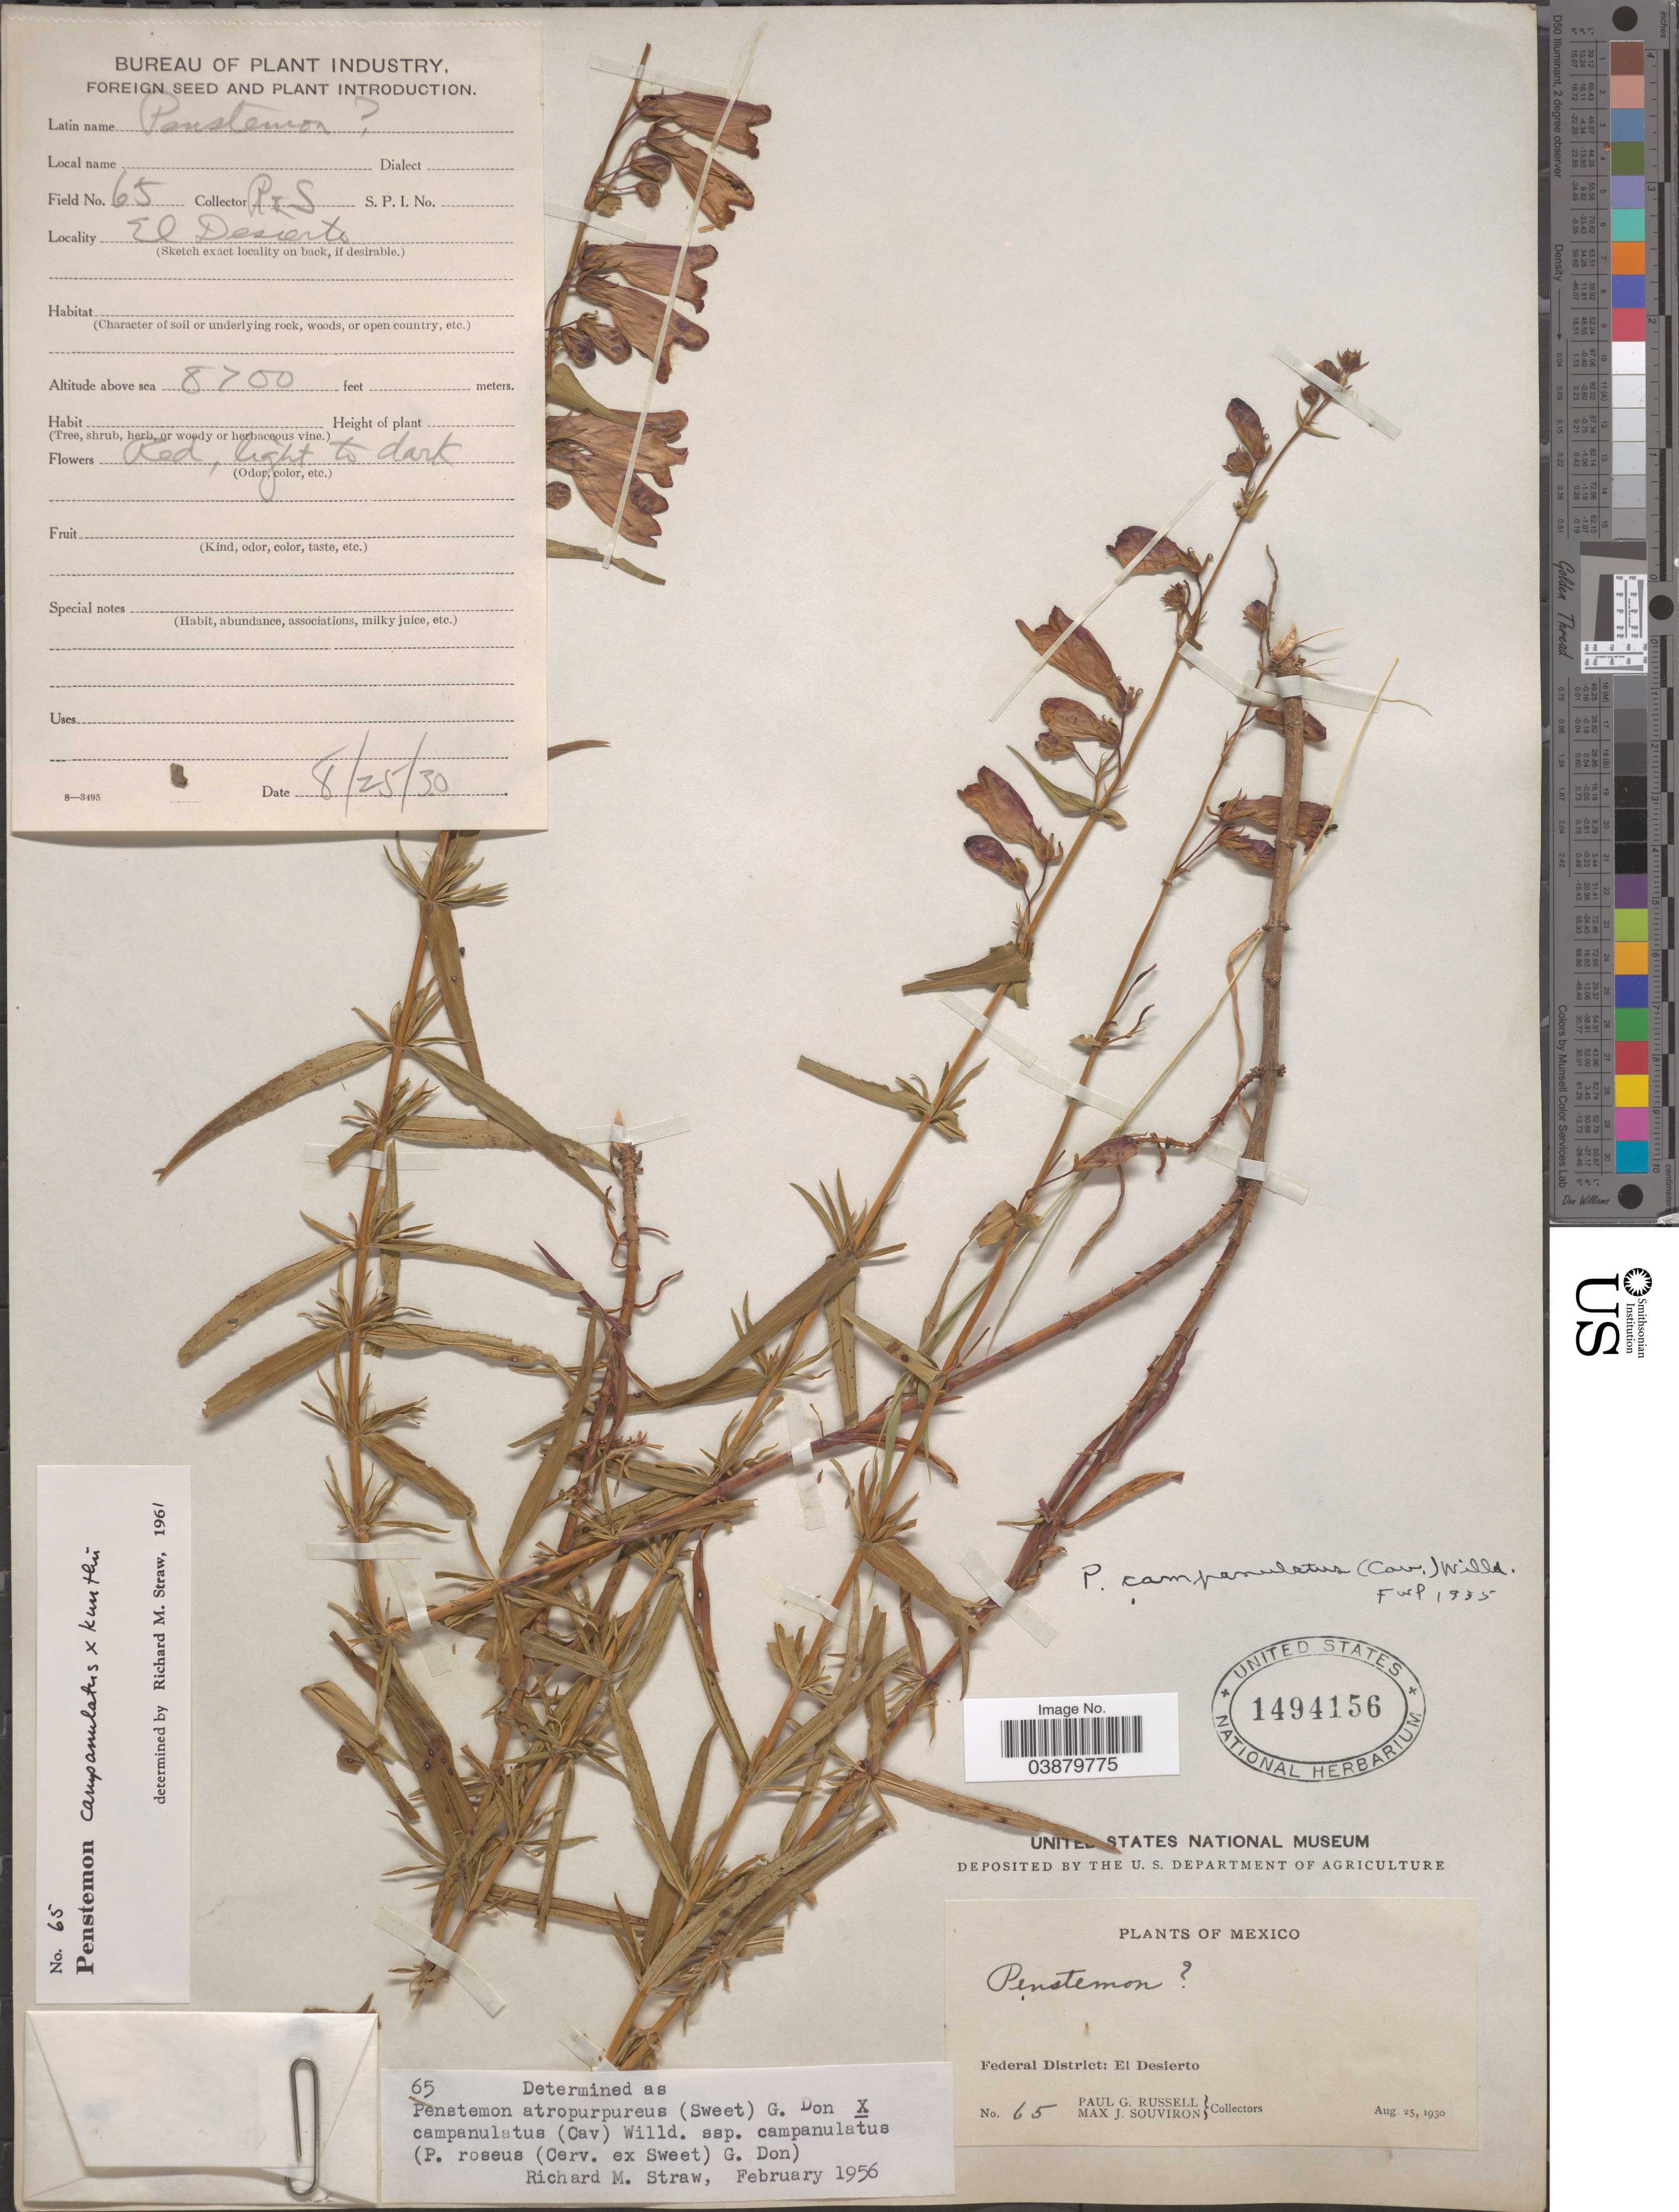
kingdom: Plantae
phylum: Tracheophyta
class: Magnoliopsida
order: Lamiales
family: Plantaginaceae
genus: Penstemon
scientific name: Penstemon kunthii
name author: G. Don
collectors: P. G. Russell & M. J. Souviron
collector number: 65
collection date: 1930-08-25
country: Mexico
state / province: Distrito Federal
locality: Federal District: El Desierto.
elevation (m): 2652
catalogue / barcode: US 1494156